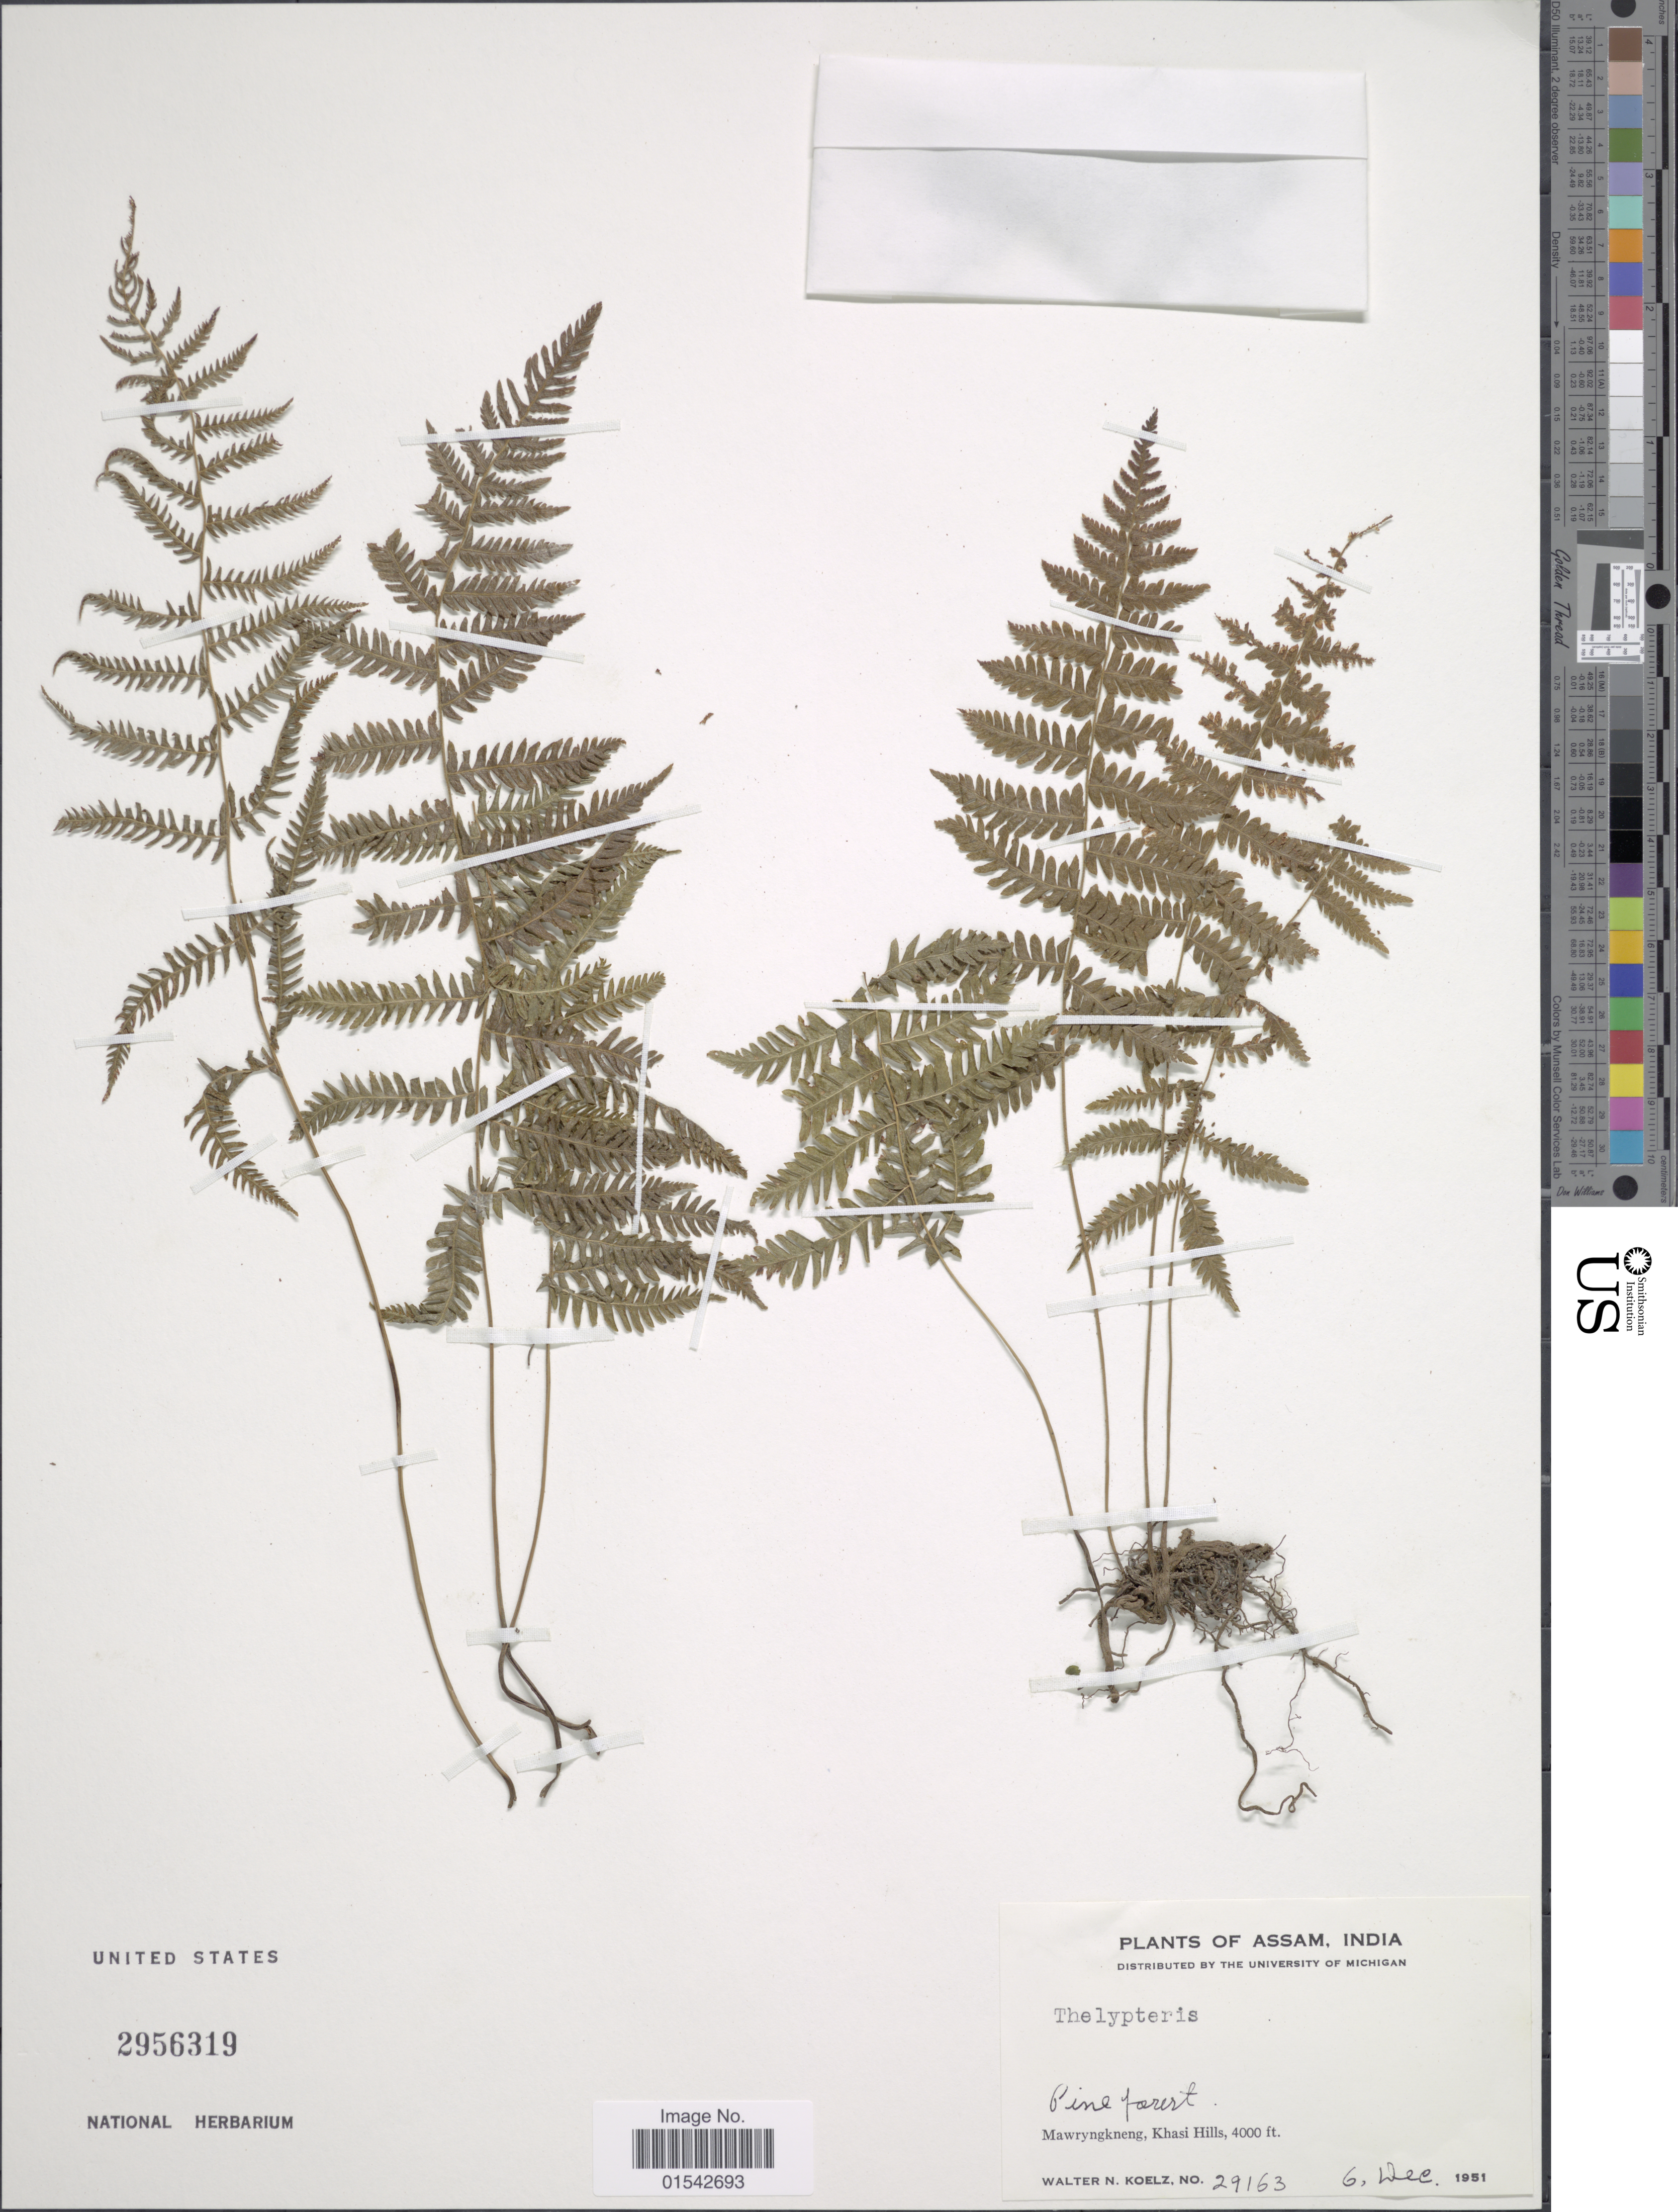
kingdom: Plantae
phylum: Tracheophyta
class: Polypodiopsida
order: Polypodiales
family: Thelypteridaceae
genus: Cyclosorus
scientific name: Cyclosorus sp.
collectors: W. N. Koelz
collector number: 29163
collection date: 1951-12-06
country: India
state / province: Meghalaya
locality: Assam, Mawryngkeng, Khasi Hills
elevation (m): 1219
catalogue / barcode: US 2956319